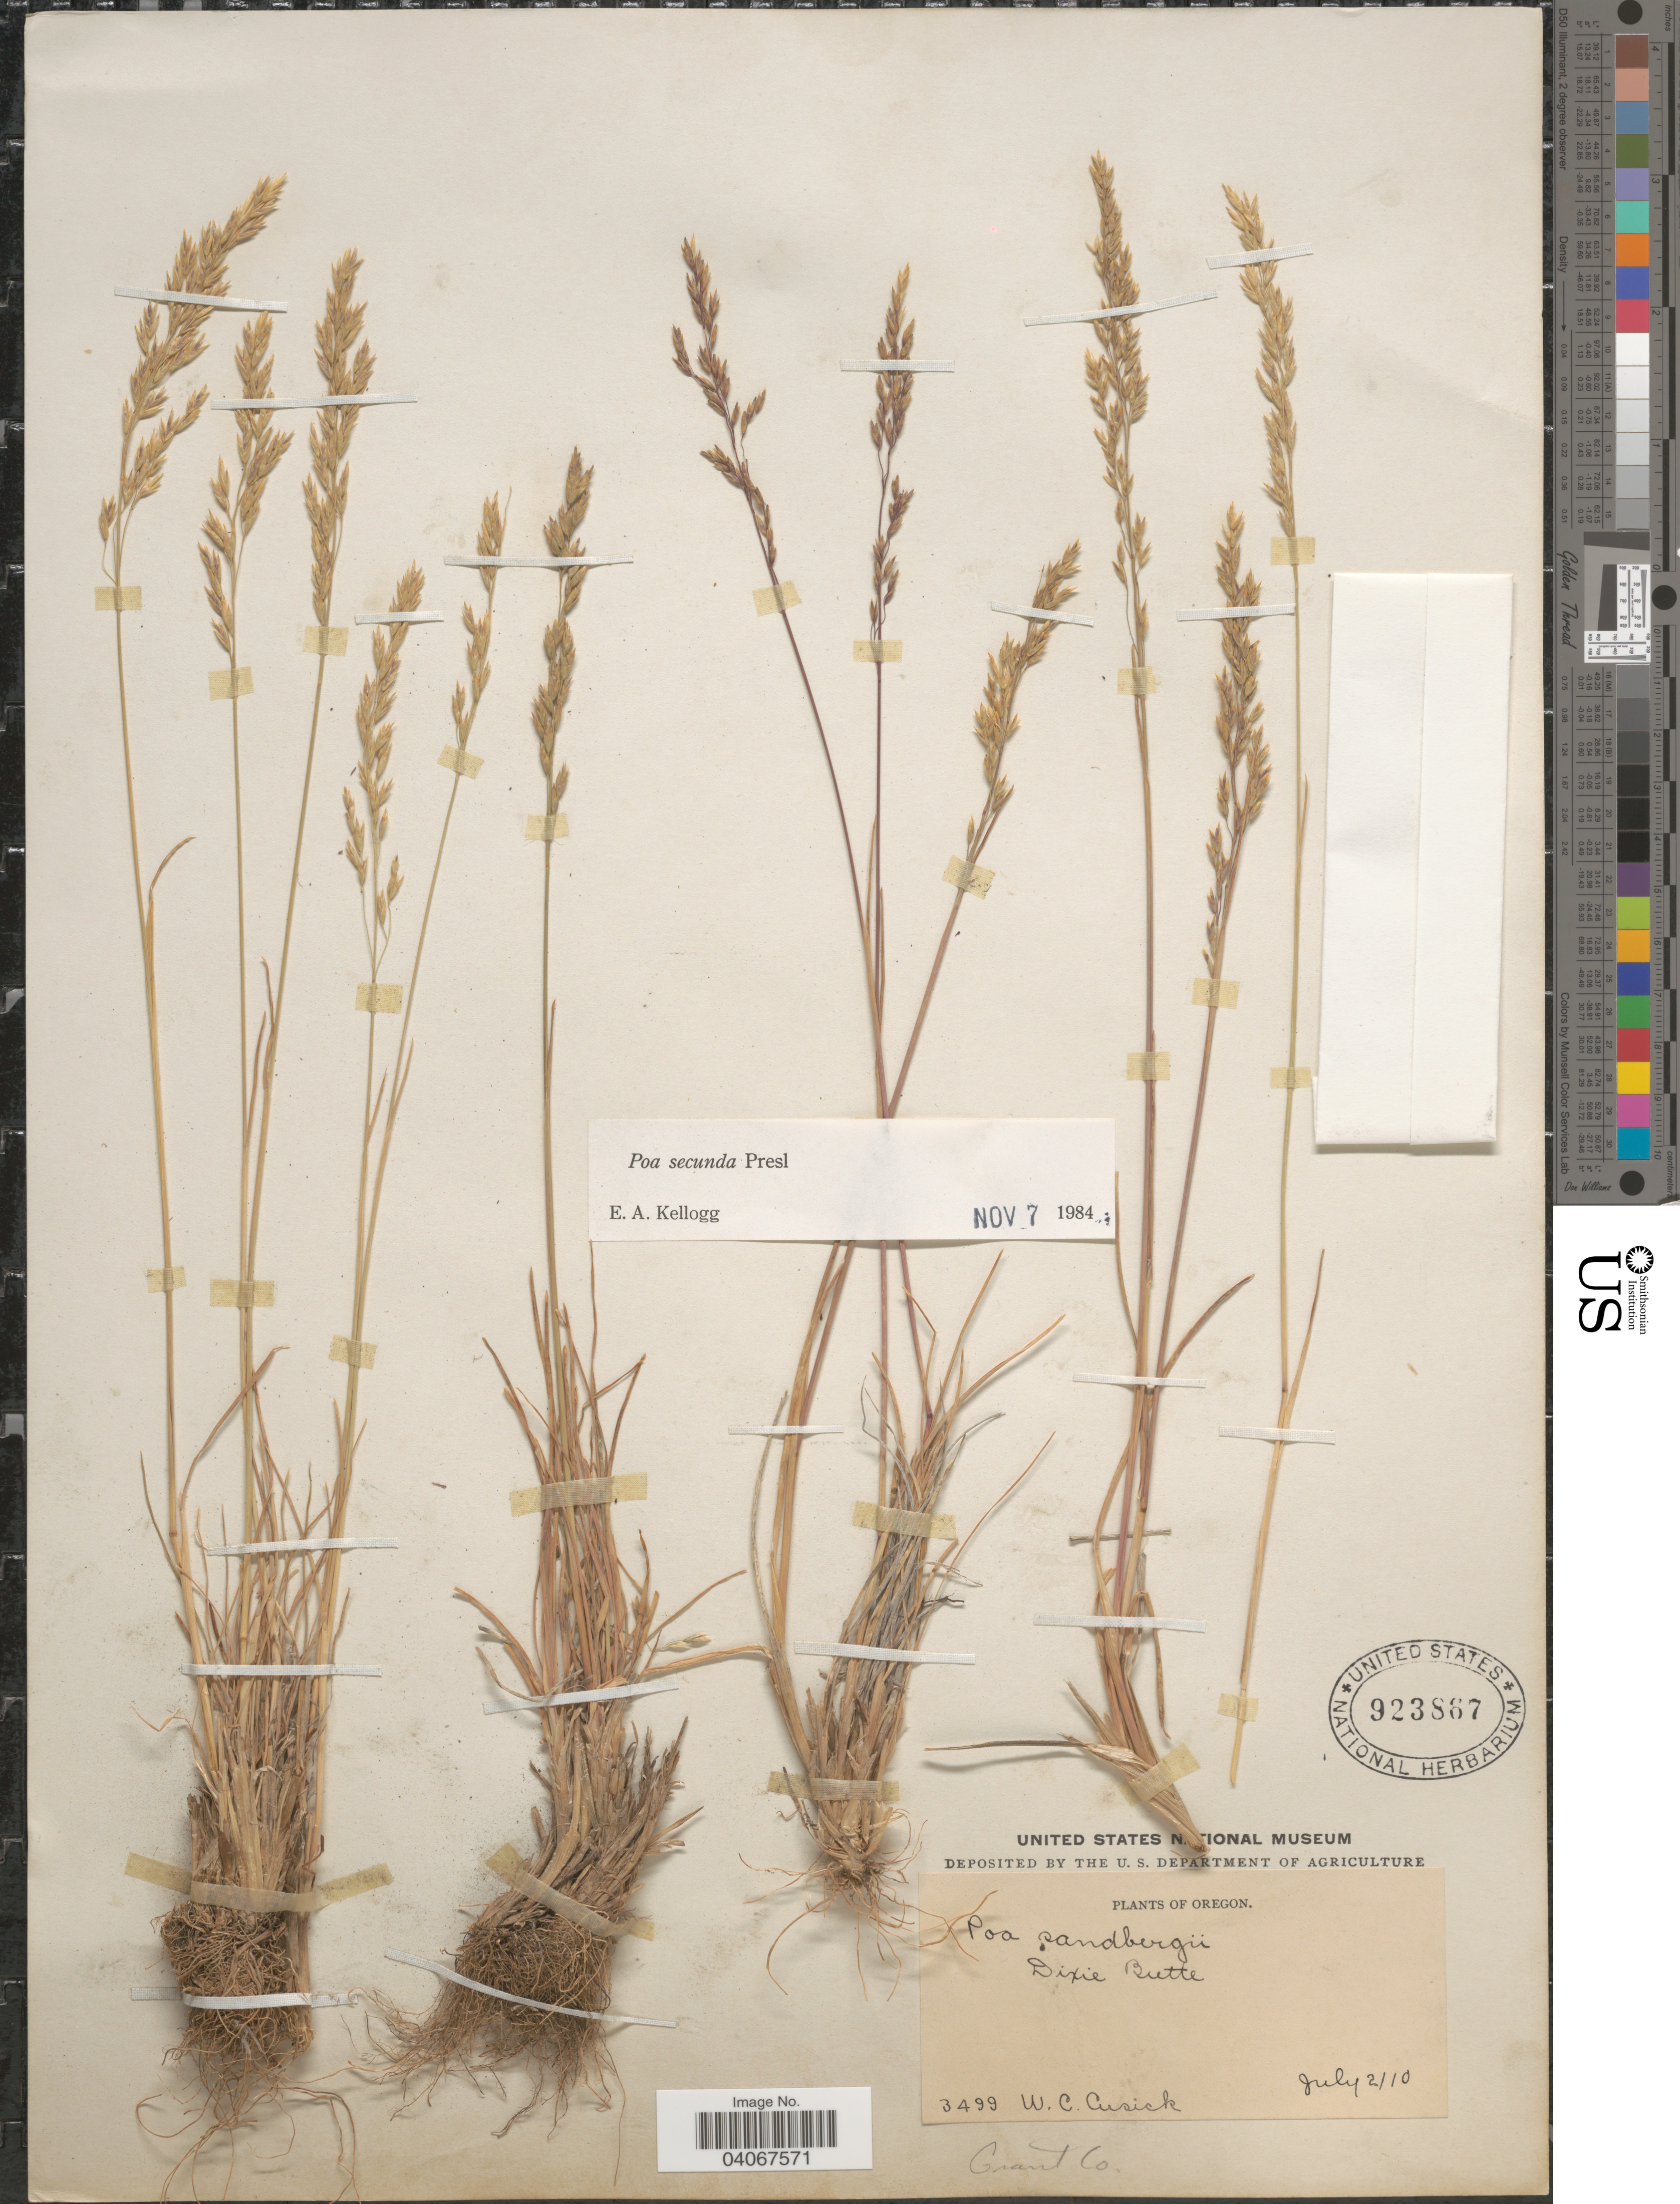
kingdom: Plantae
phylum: Tracheophyta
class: Liliopsida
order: Poales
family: Poaceae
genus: Poa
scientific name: Poa secunda subsp. secunda var. secunda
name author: J. Presl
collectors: W. C. Cusick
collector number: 3499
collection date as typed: Transcribed d/m/y: 2/7/10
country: United States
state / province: Oregon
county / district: Grant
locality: Dixie Butte. Grant Co.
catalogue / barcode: US 923867